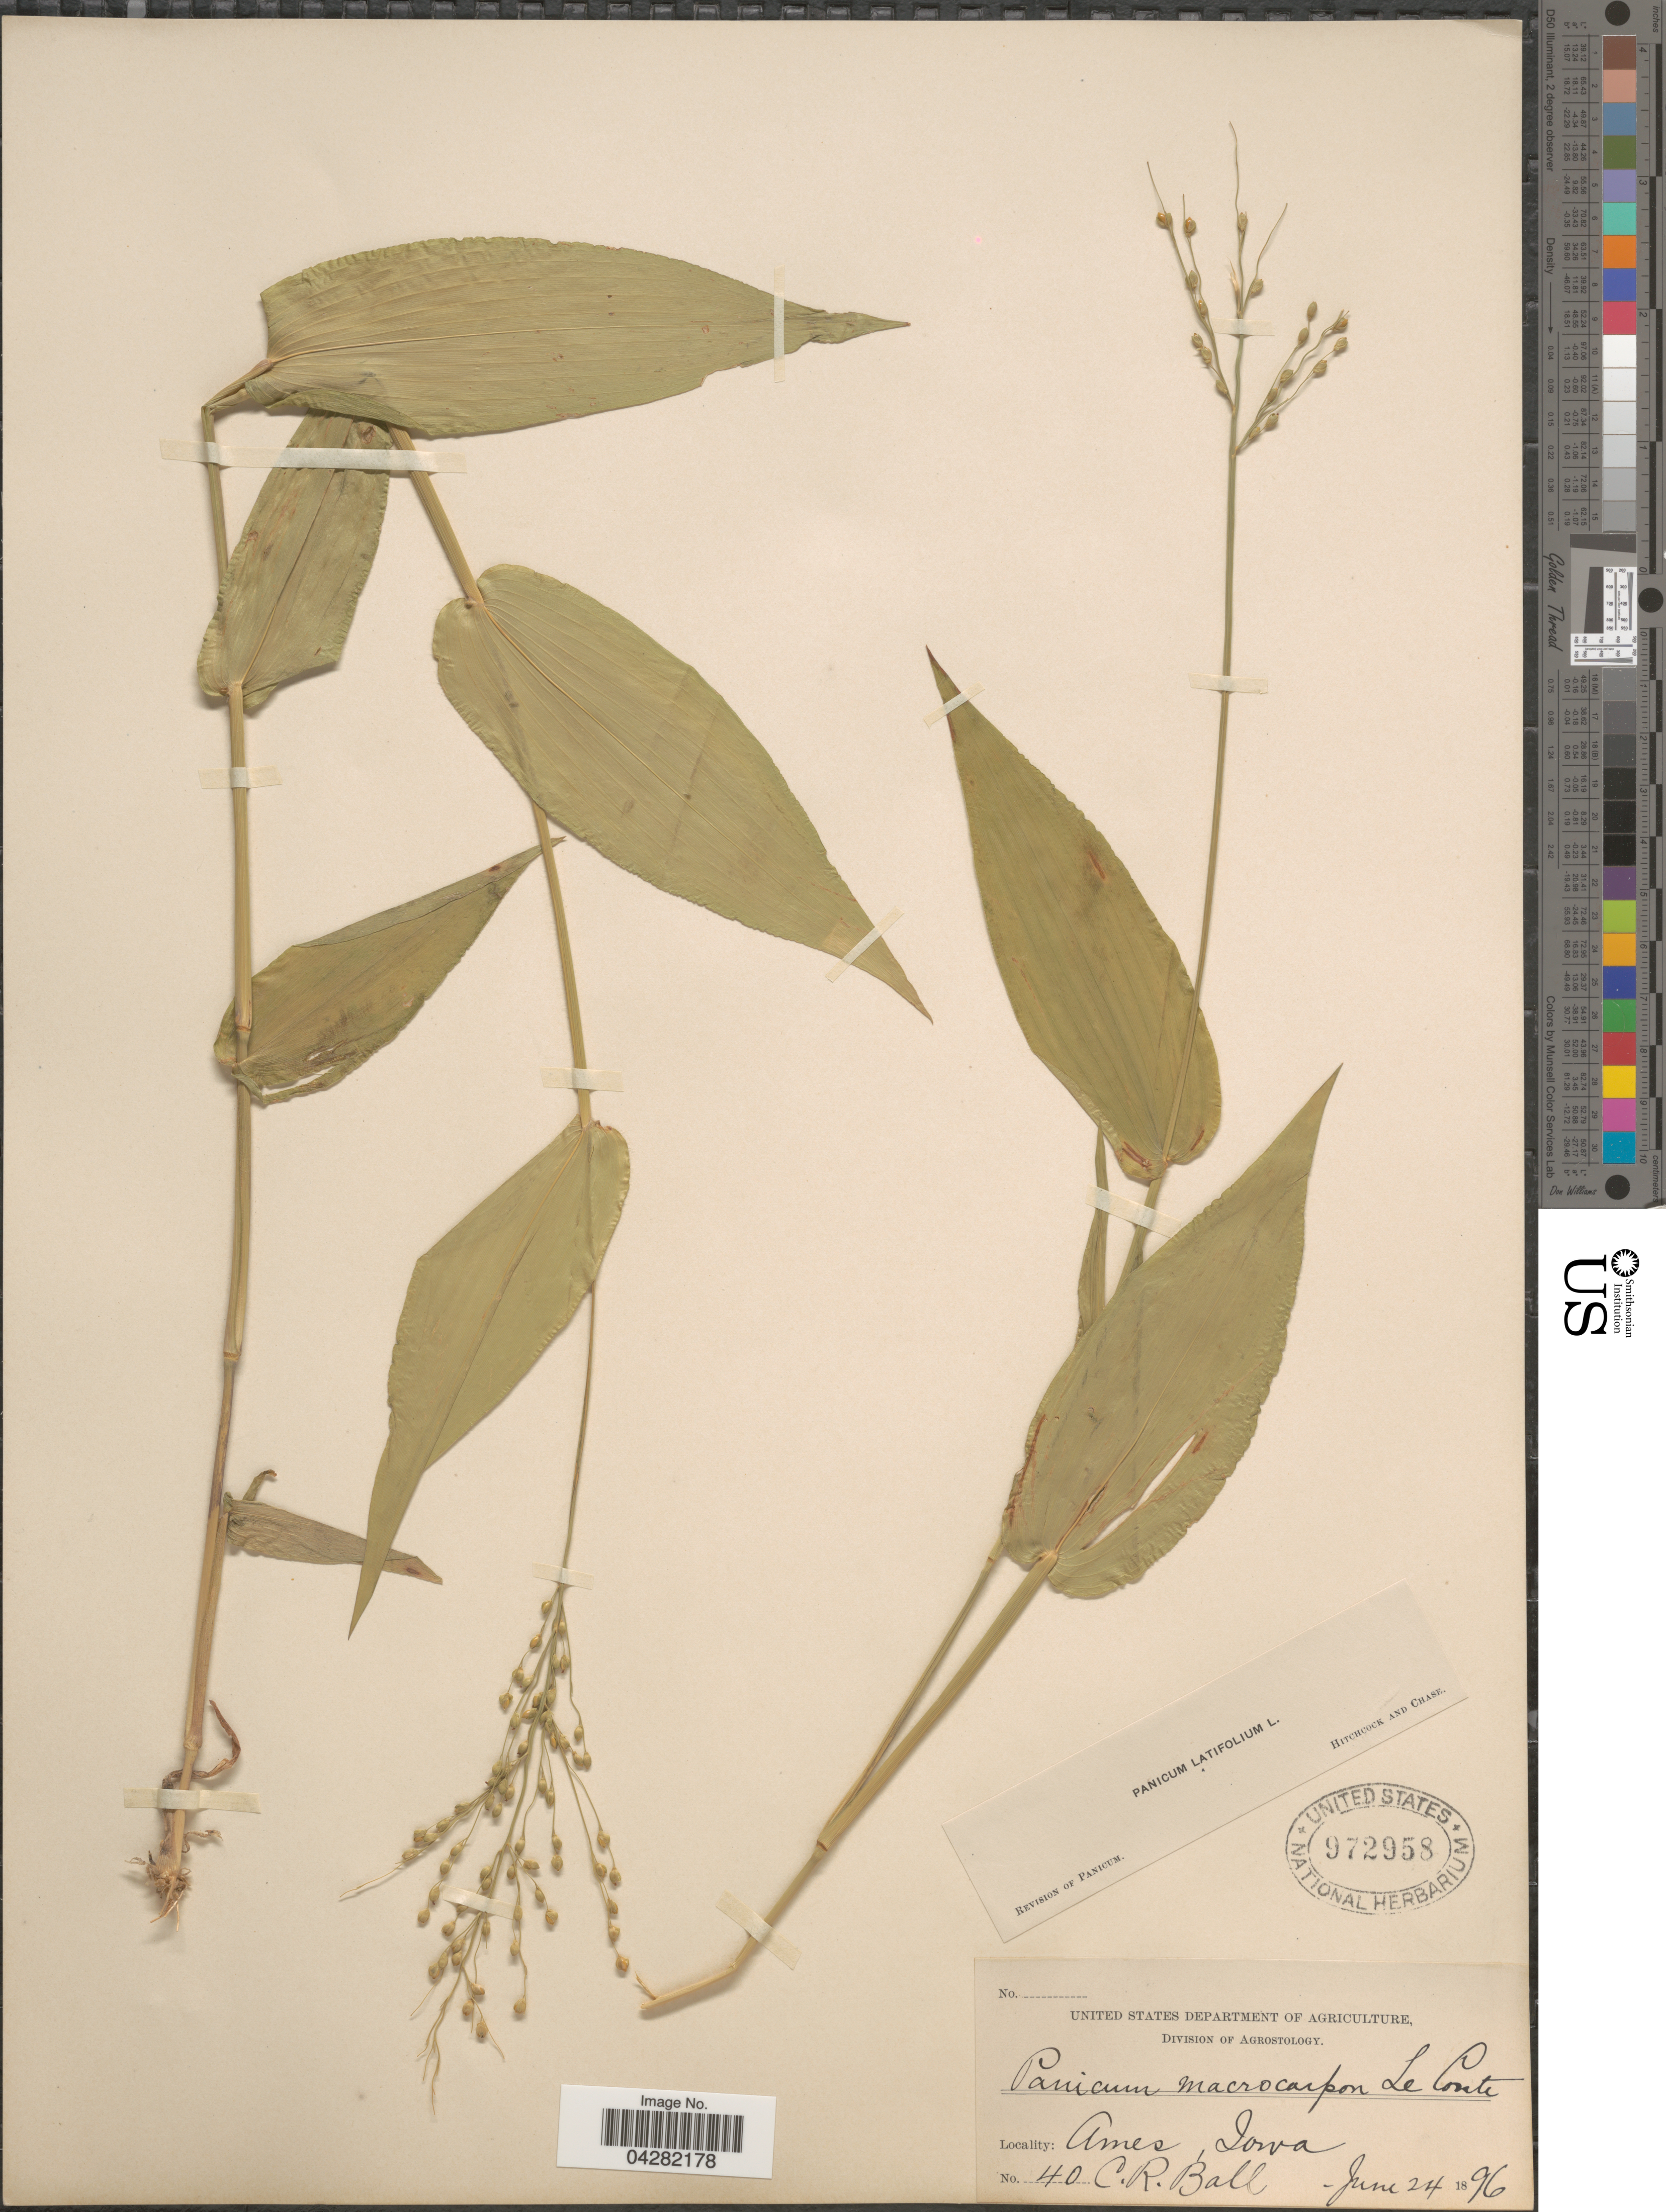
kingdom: Plantae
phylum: Tracheophyta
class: Liliopsida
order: Poales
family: Poaceae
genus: Dichanthelium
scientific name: Dichanthelium latifolium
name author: (L.) Harvill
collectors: C. R. Ball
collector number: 40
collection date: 1896-06-24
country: United States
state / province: Iowa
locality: Ames.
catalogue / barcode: US 972958